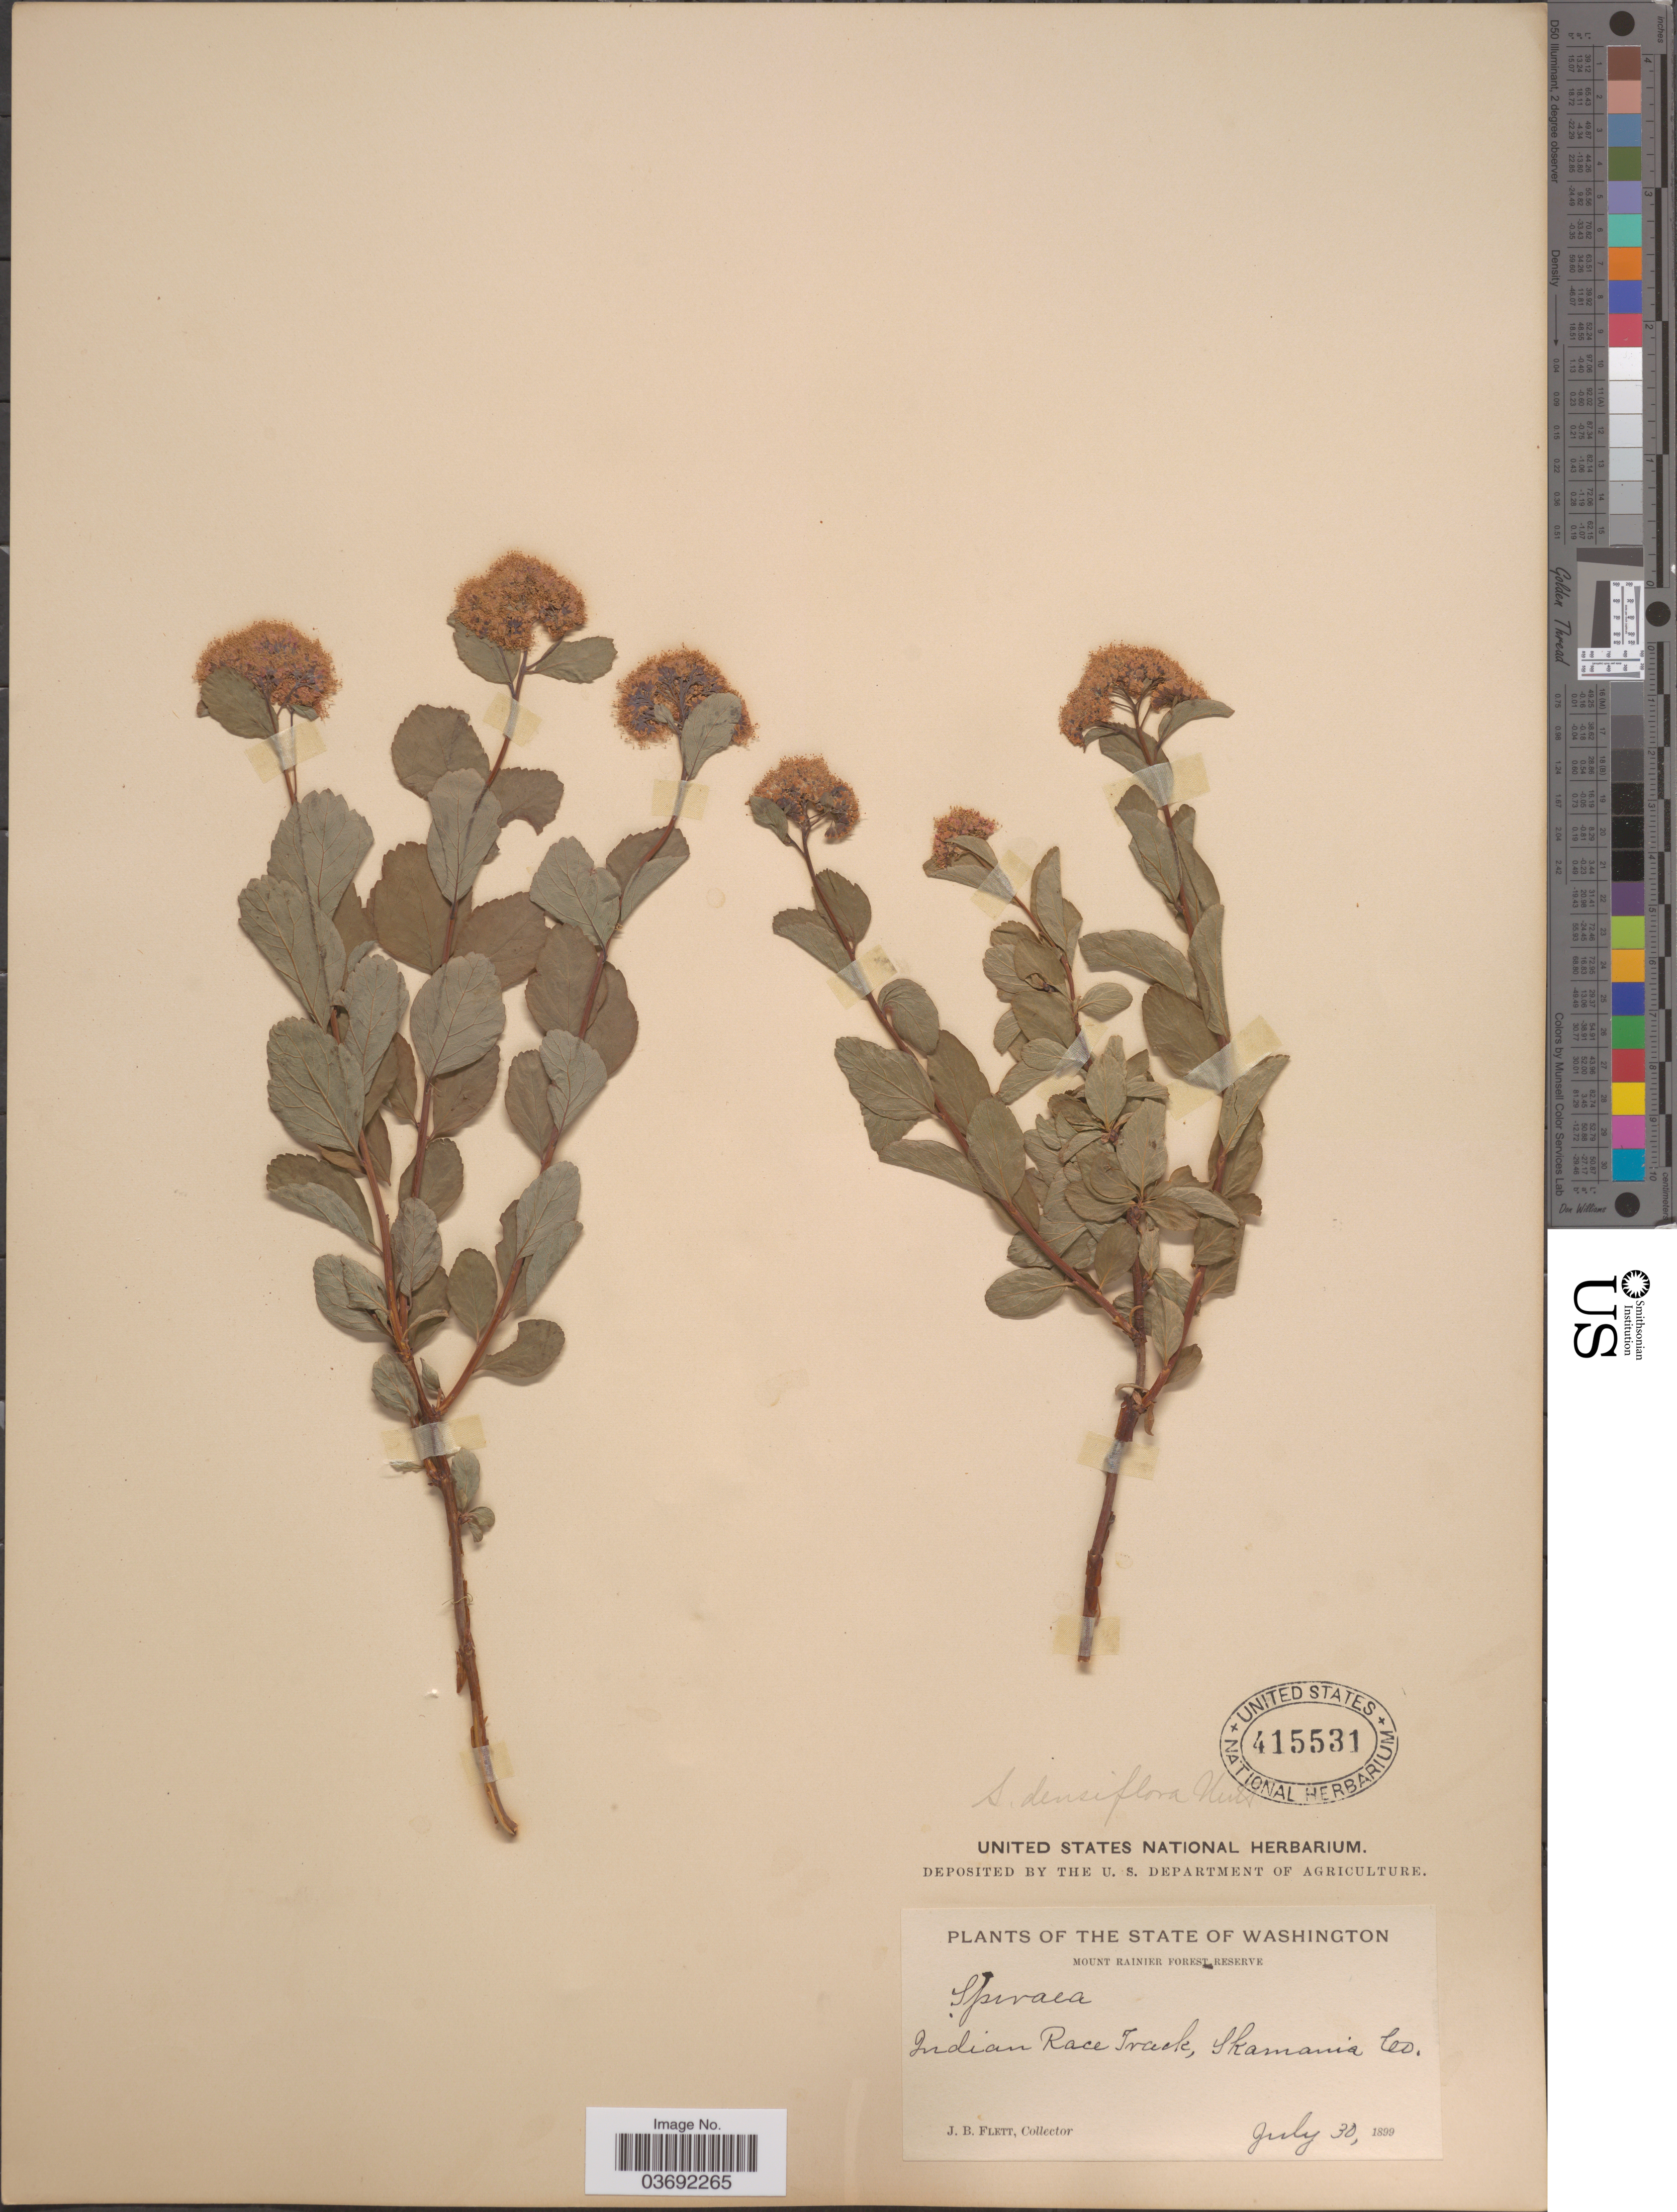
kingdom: Plantae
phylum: Tracheophyta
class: Magnoliopsida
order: Rosales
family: Rosaceae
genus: Spiraea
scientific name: Spiraea densiflora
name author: Nutt. ex Greenm.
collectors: J. Flett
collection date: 1899-07-30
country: United States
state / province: Washington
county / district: Skamania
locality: Mount Rainier Forest Reserve. Indian Race Track, Skamania Co.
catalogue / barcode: US 415531